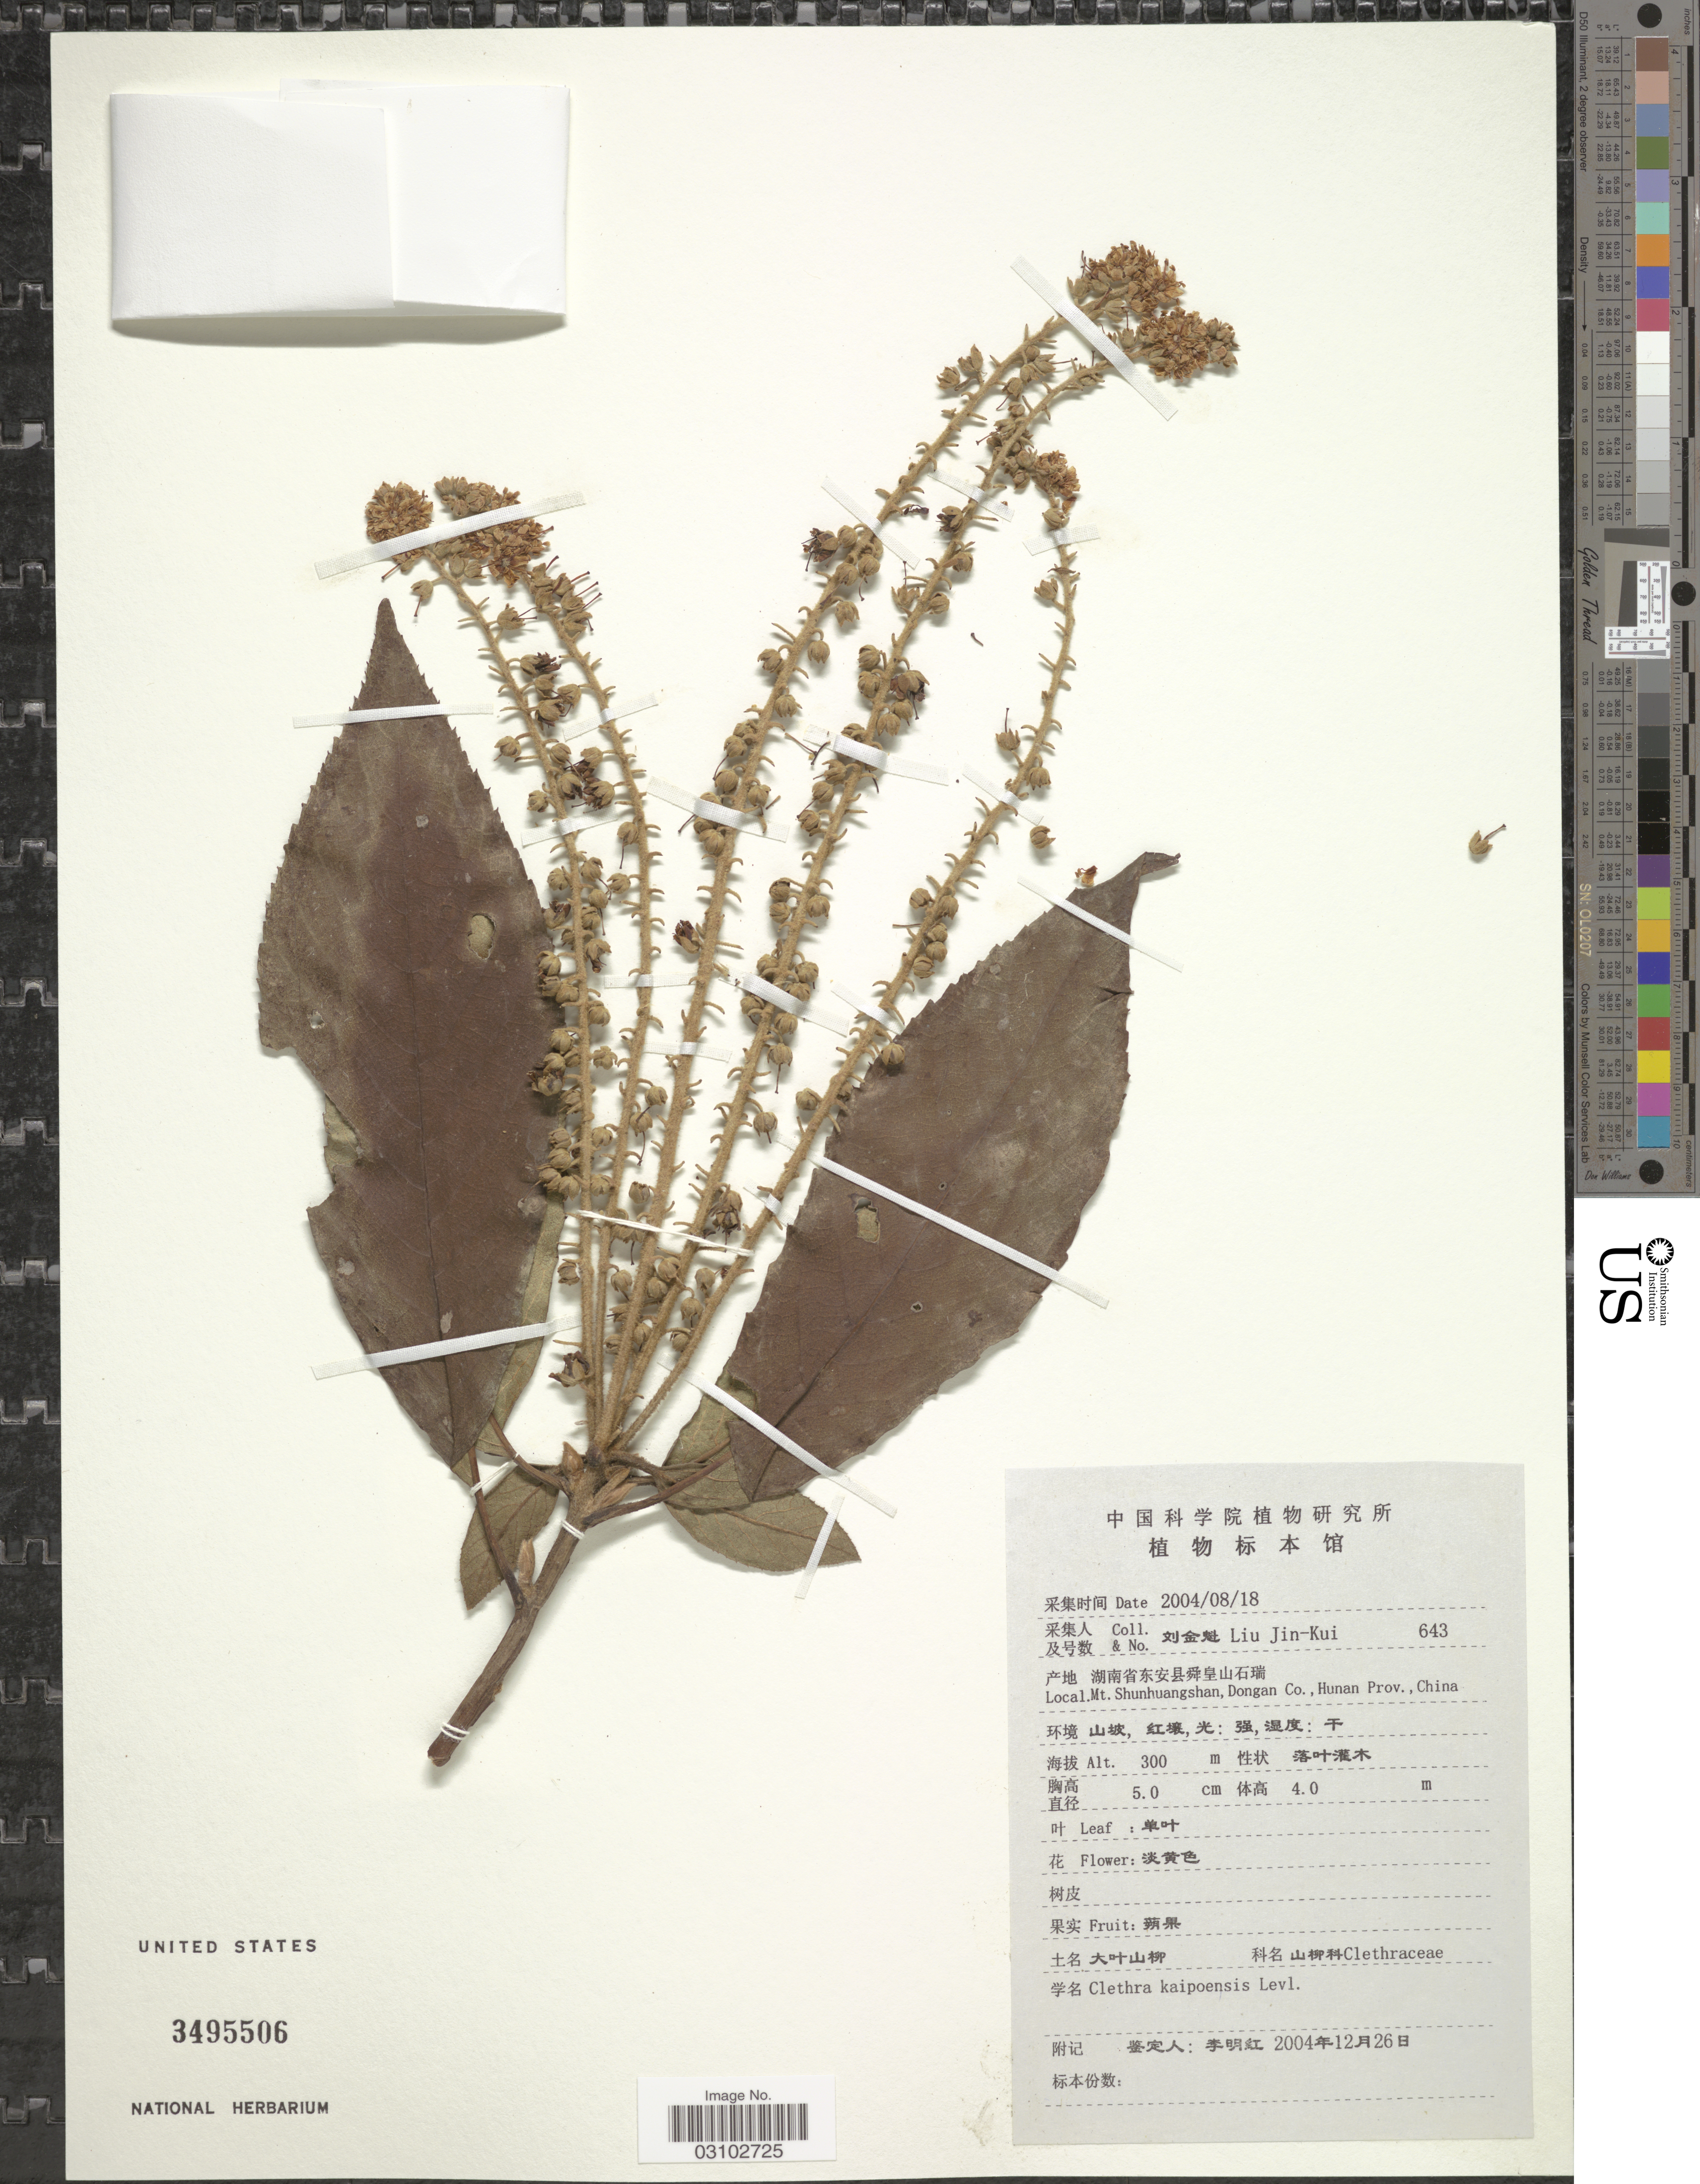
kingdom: Plantae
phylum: Tracheophyta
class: Magnoliopsida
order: Ericales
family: Clethraceae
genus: Clethra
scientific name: Clethra kaipoensis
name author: H. Lév.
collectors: Liu Jin-Kui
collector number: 643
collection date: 2004-08-18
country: China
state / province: Hunan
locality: Mt. Shunhuangshan, Dongan Co.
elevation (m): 300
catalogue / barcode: US 3495506